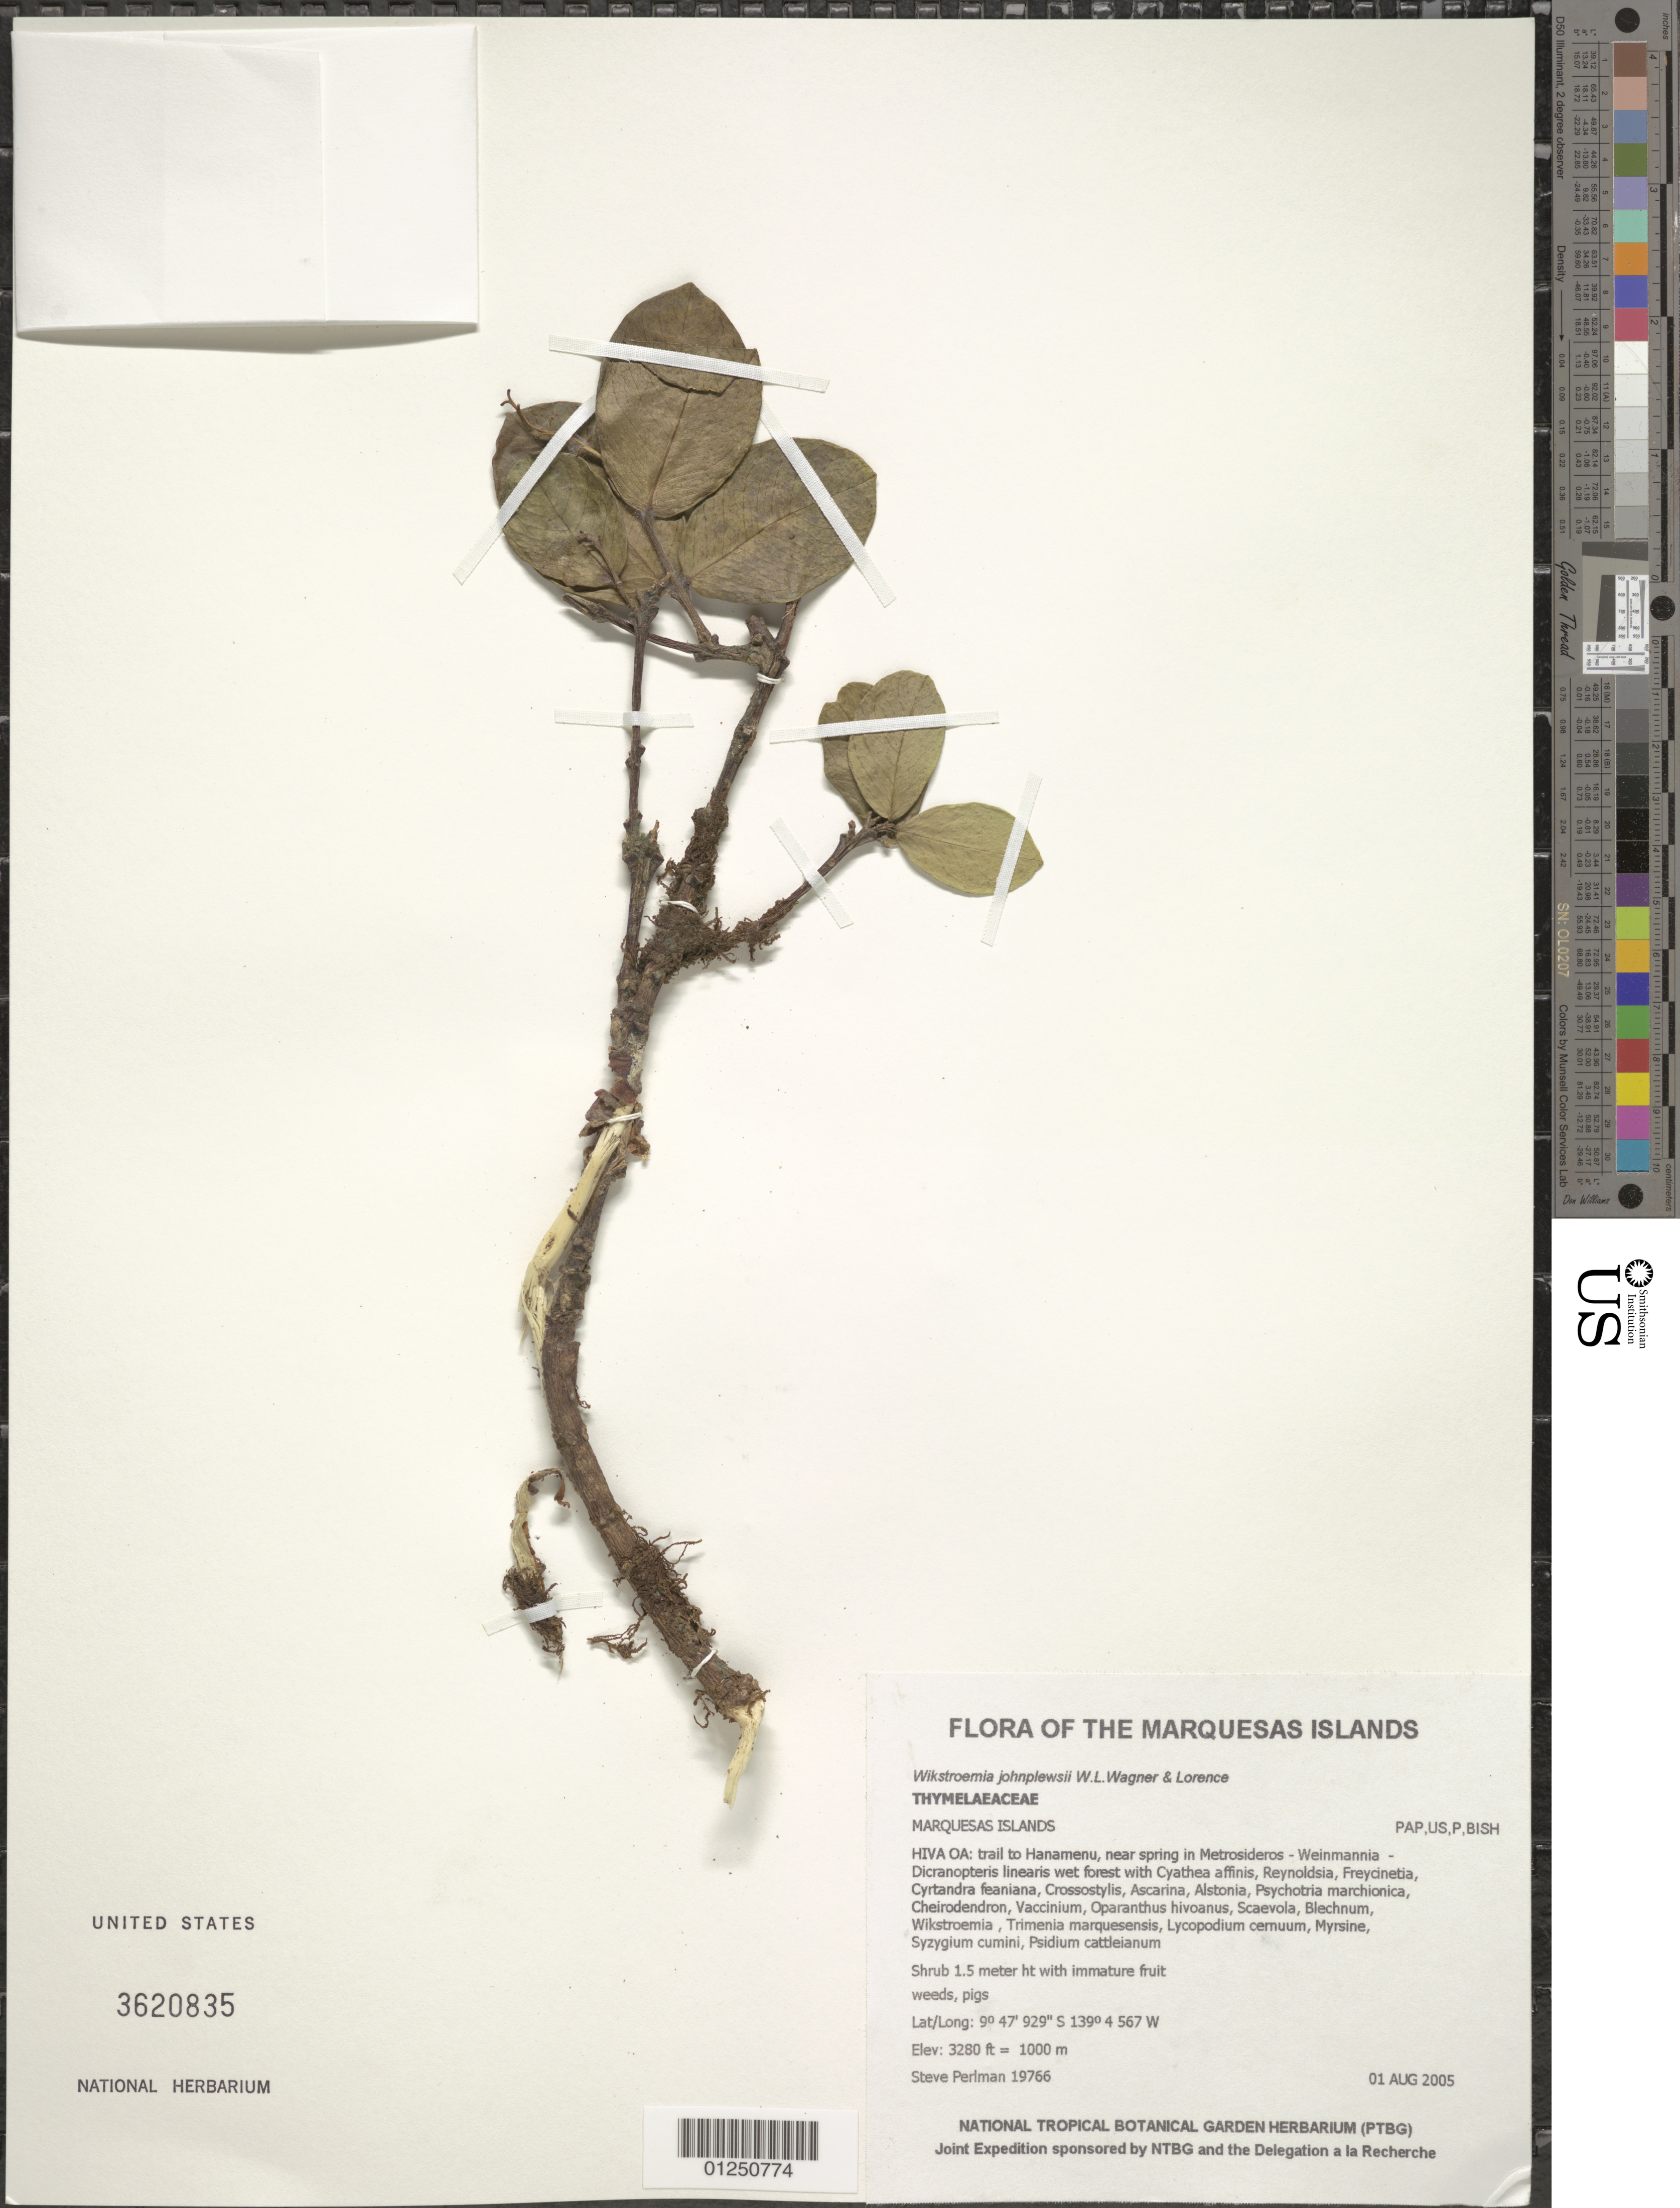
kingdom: Plantae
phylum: Tracheophyta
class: Magnoliopsida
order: Malvales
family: Thymelaeaceae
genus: Wikstroemia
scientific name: Wikstroemia johnplewsii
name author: W.L. Wagner & Lorence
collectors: S. P. Perlman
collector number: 19766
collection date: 2005-08-01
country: French Polynesia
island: Hiva Oa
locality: Trail to Hanamenu, near spring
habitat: Metrosideros - Weinmannia - Dicranopteris linearis wet forest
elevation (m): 1000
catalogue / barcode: US 3620835